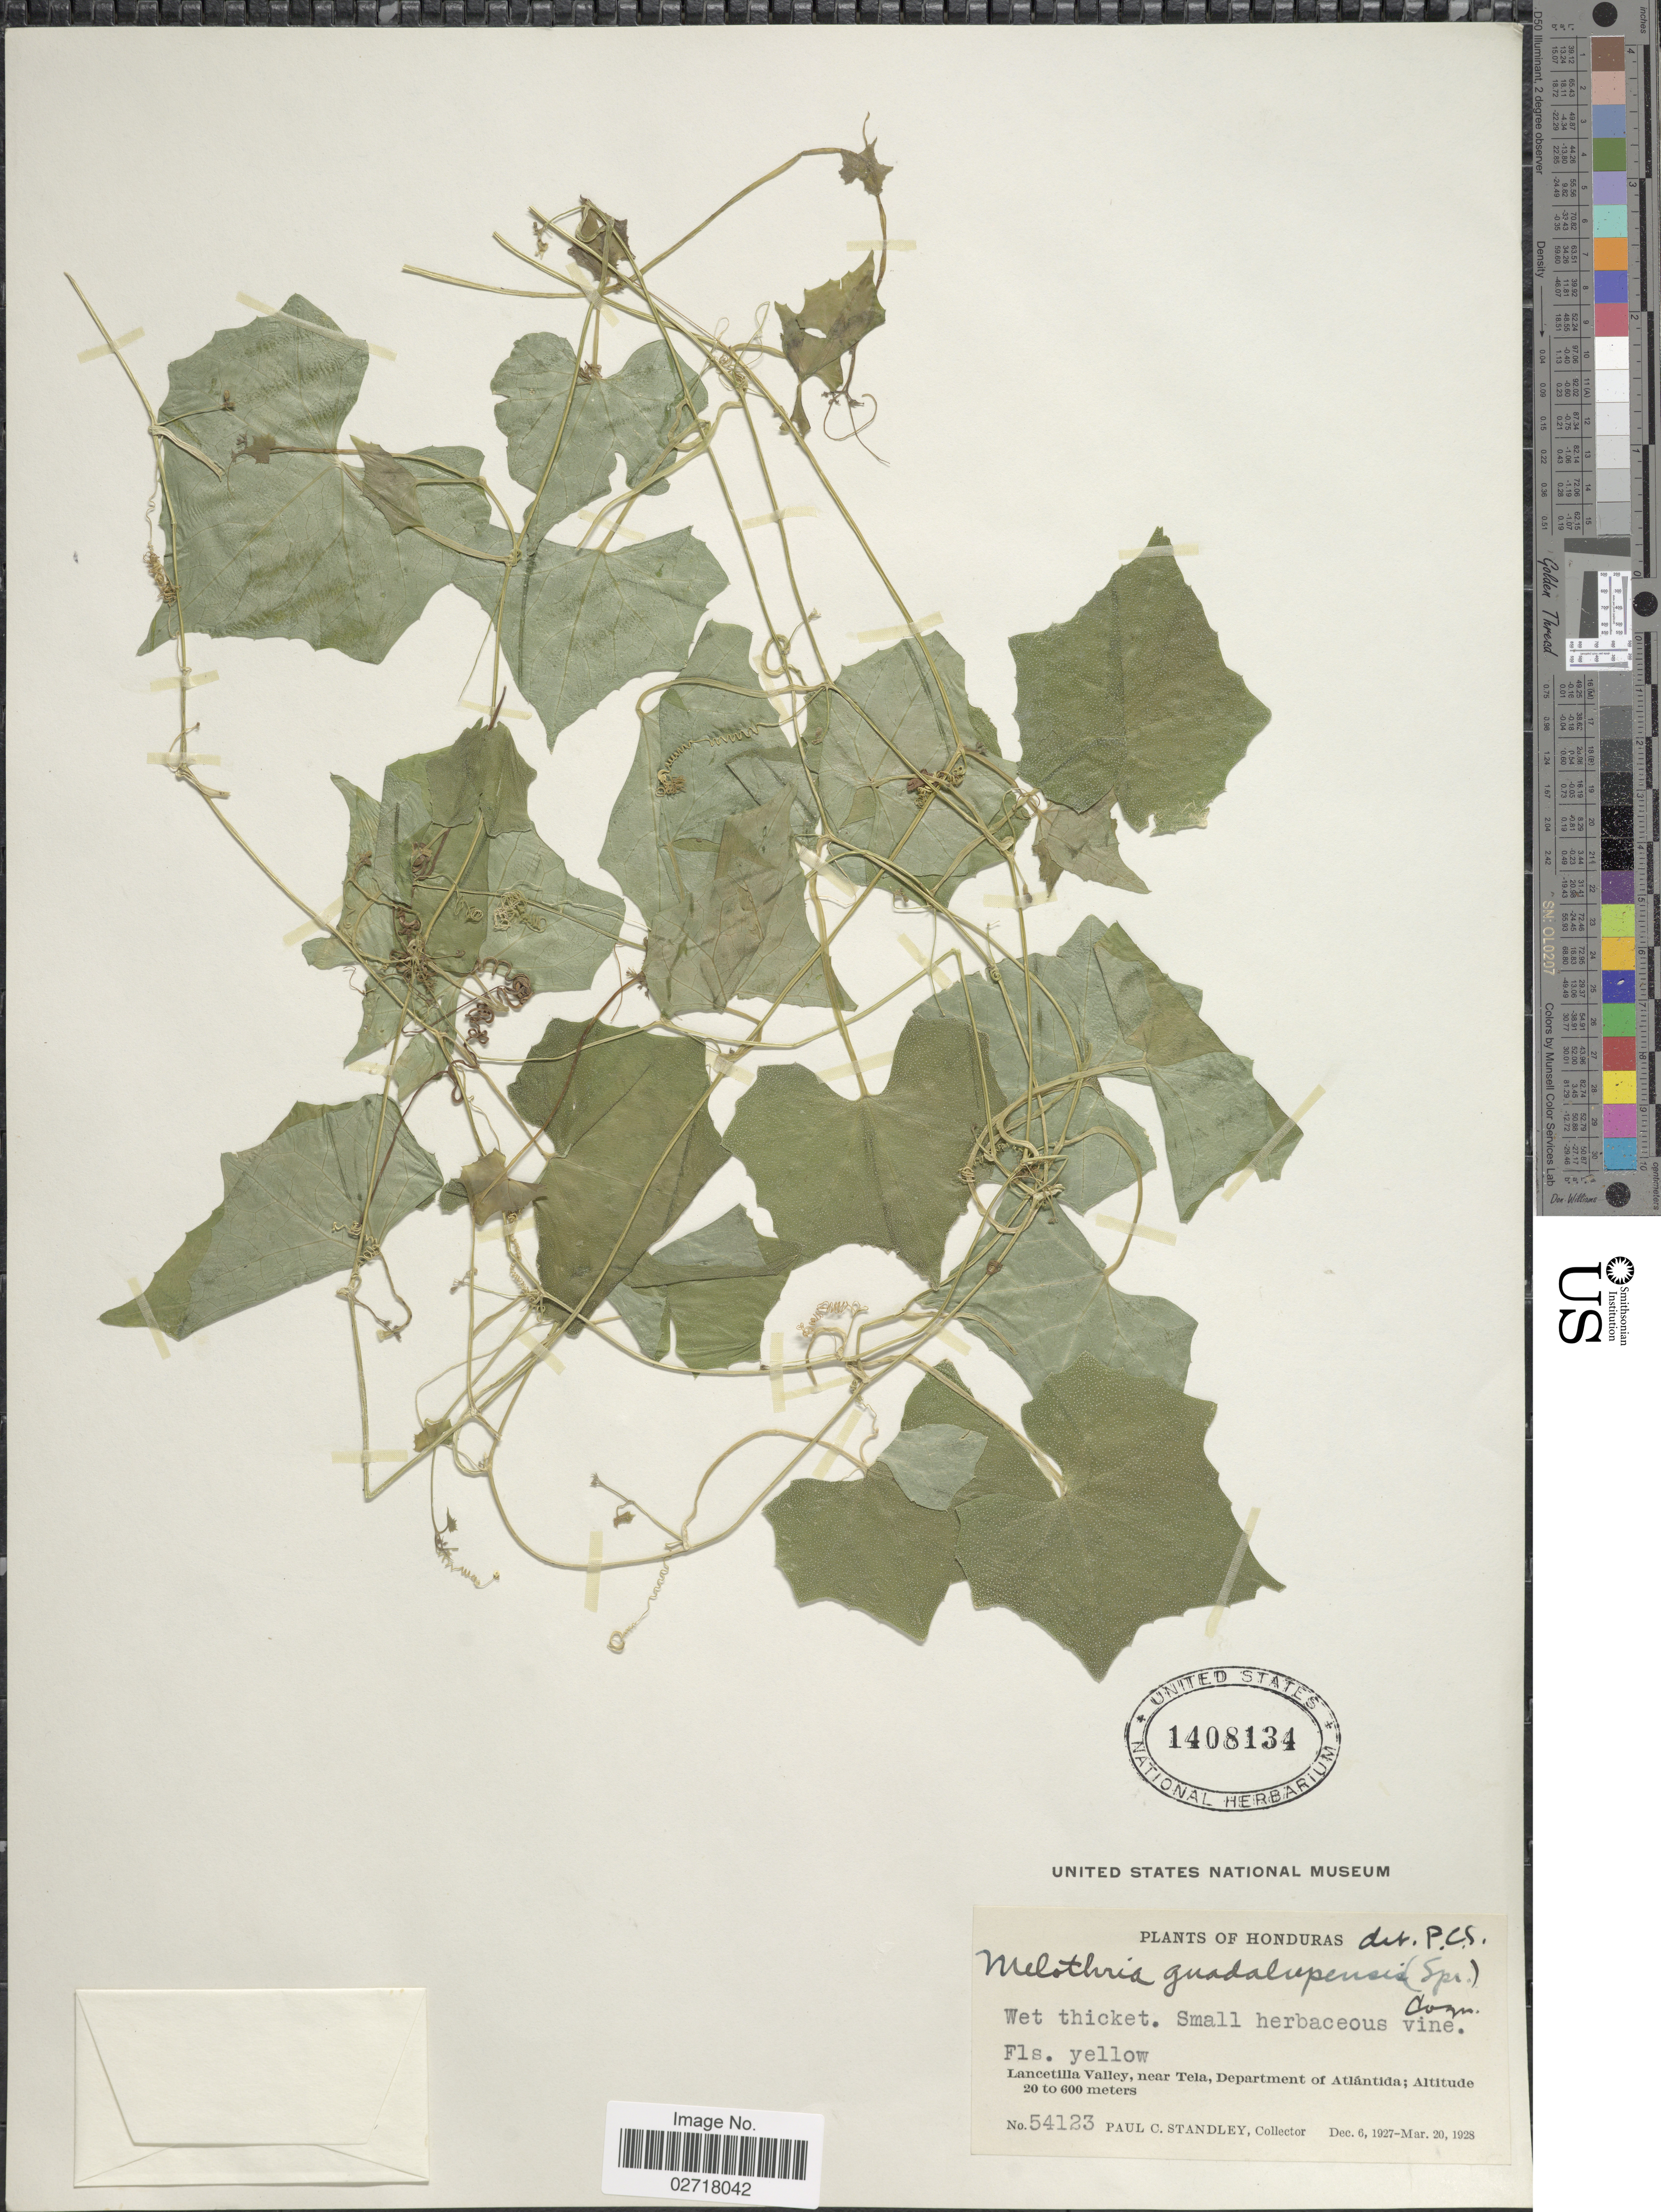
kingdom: Plantae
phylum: Tracheophyta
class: Magnoliopsida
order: Cucurbitales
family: Cucurbitaceae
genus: Melothria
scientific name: Melothria pendula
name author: L.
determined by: U.S. National Herbarium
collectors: P. C. Standley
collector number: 54123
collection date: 1927-12-06/1928-03-20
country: Honduras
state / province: Atlántida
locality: Lancetilla Valley, near Tela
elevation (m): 20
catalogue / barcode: US 1408134